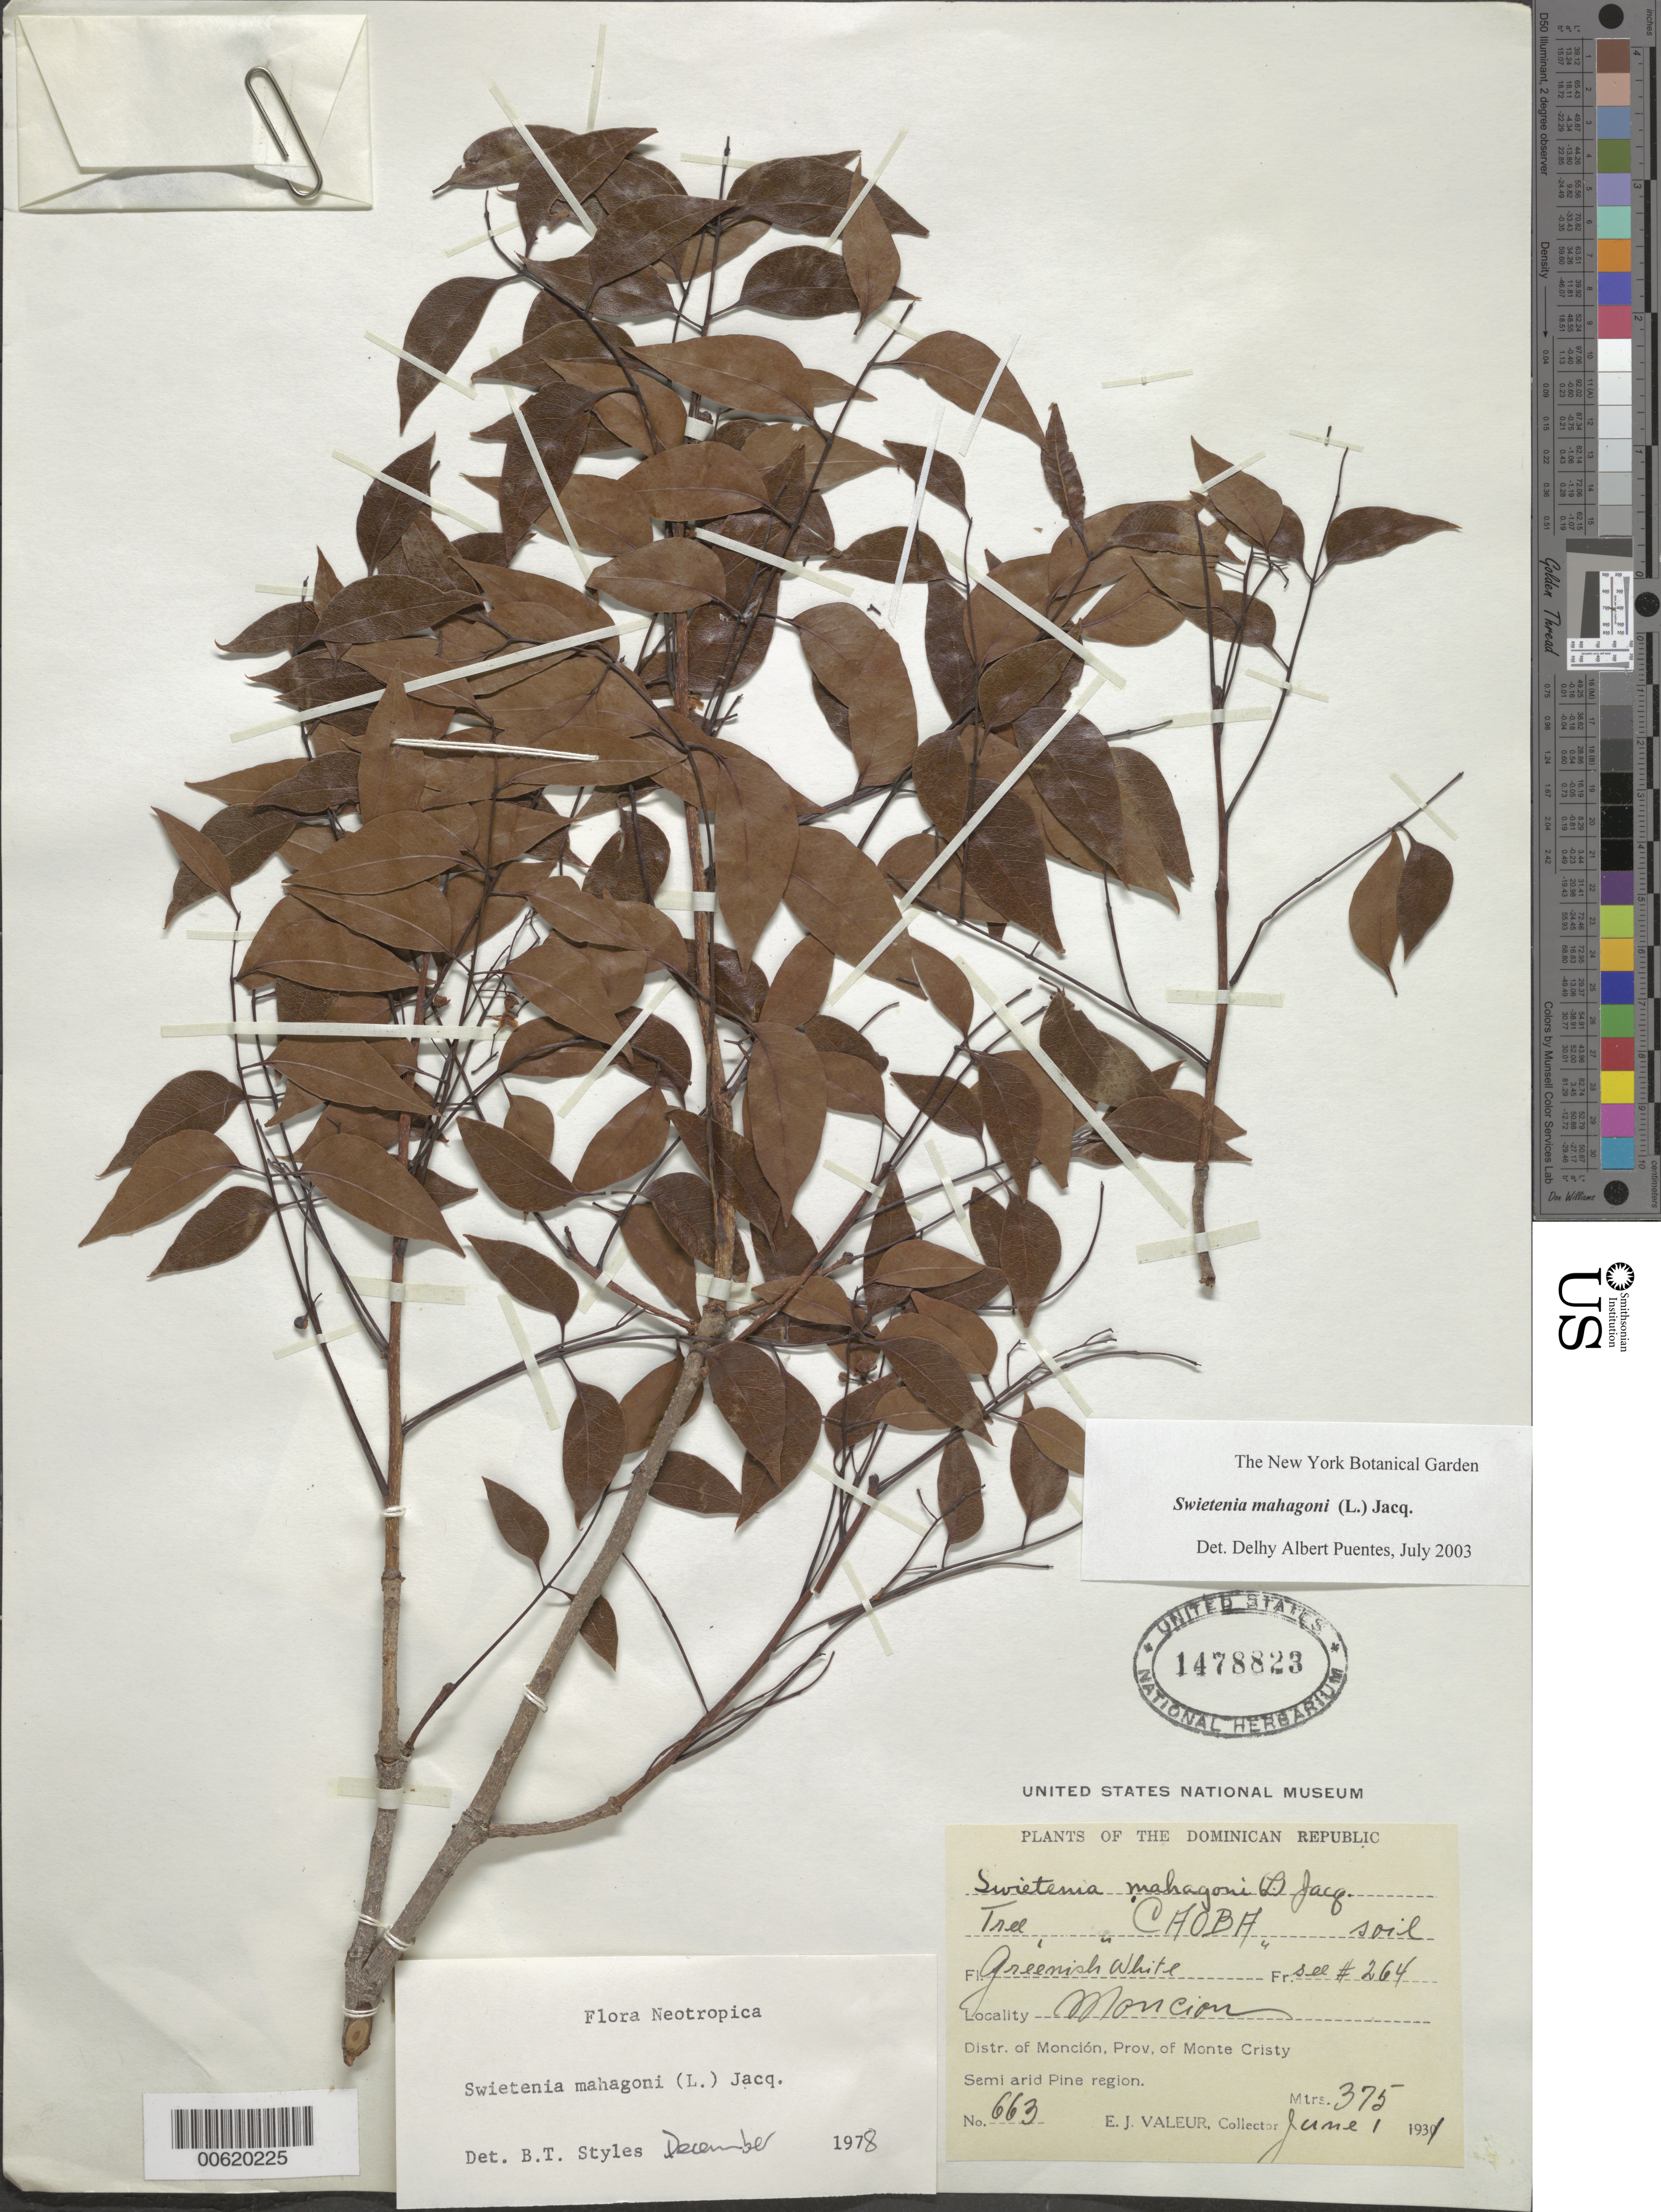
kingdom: Plantae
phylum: Tracheophyta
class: Magnoliopsida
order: Sapindales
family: Meliaceae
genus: Swietenia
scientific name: Swietenia mahagoni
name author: (L.) Jacq.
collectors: E. Valeur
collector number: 663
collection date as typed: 01 Jun 1931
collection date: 1931-06-01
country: Dominican Republic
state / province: Monte Cristi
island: Hispaniola Island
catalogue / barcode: US 1478823